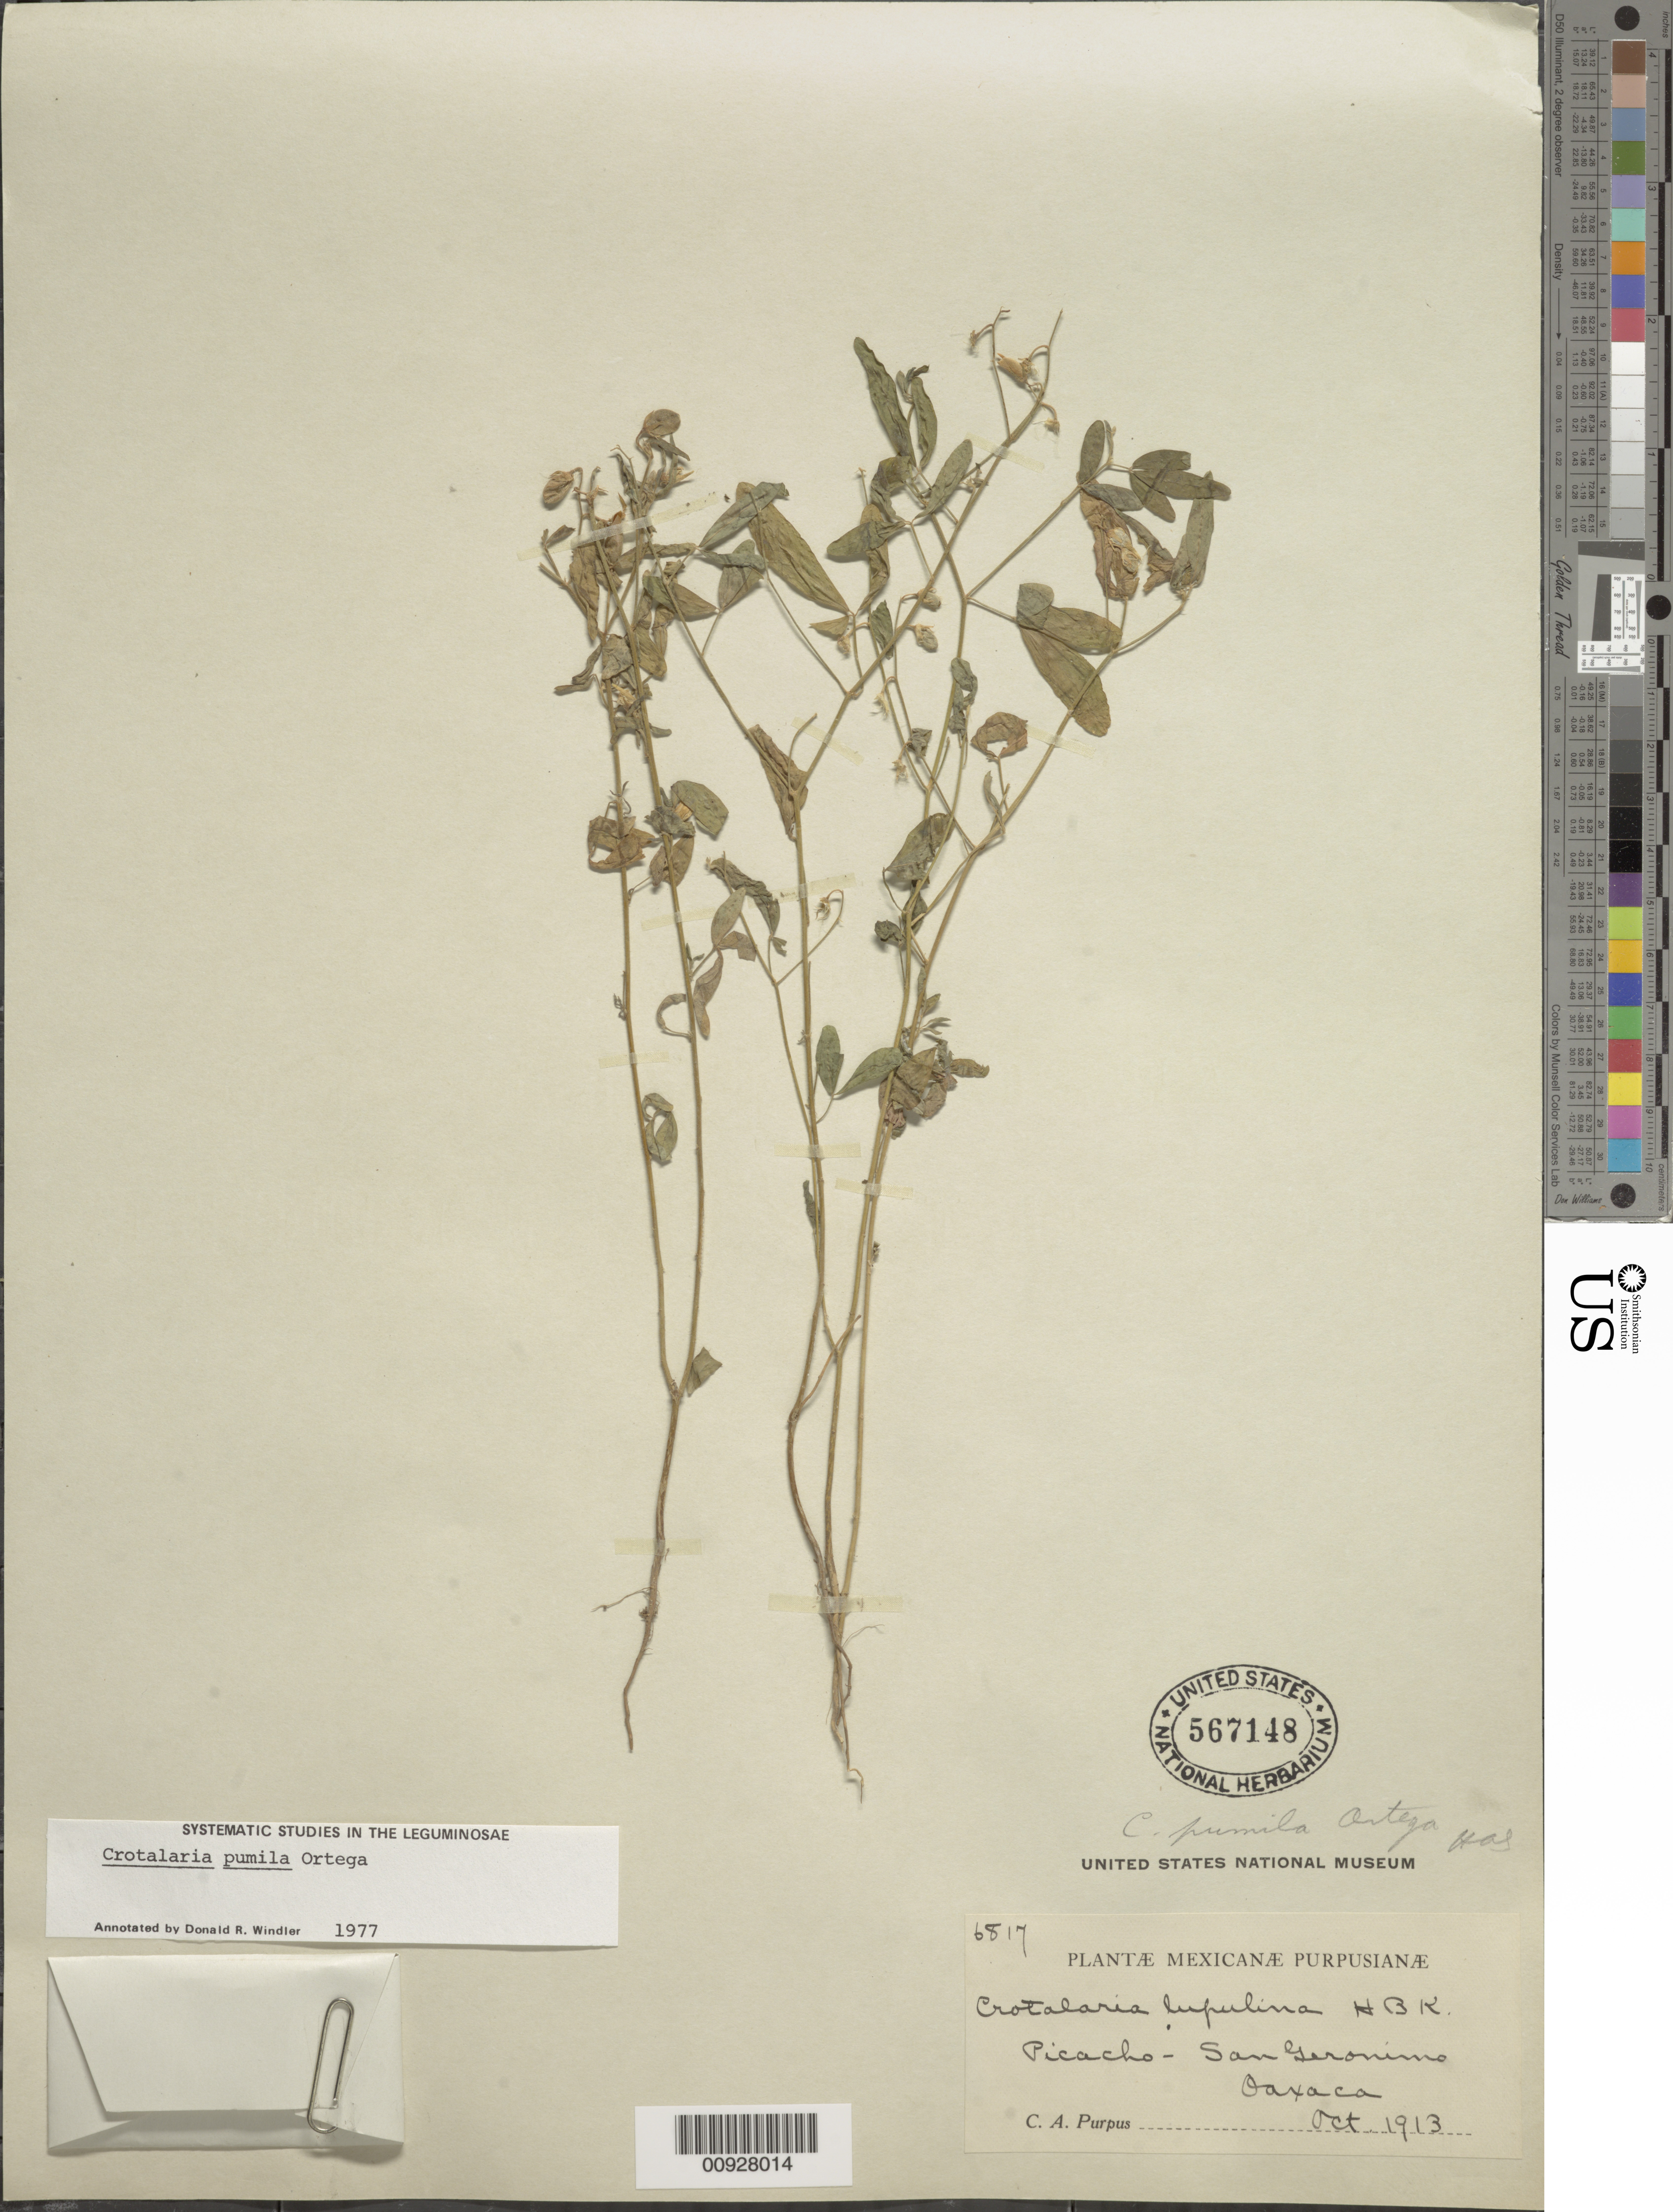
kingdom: Plantae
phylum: Tracheophyta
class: Magnoliopsida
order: Fabales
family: Fabaceae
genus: Crotalaria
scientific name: Crotalaria pumila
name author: Ortega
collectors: C. A. Purpus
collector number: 6817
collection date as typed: Oct 1913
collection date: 1913-10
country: Mexico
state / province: Oaxaca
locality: Picacho - San Geronimo, Oaxaca.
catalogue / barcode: US 567148